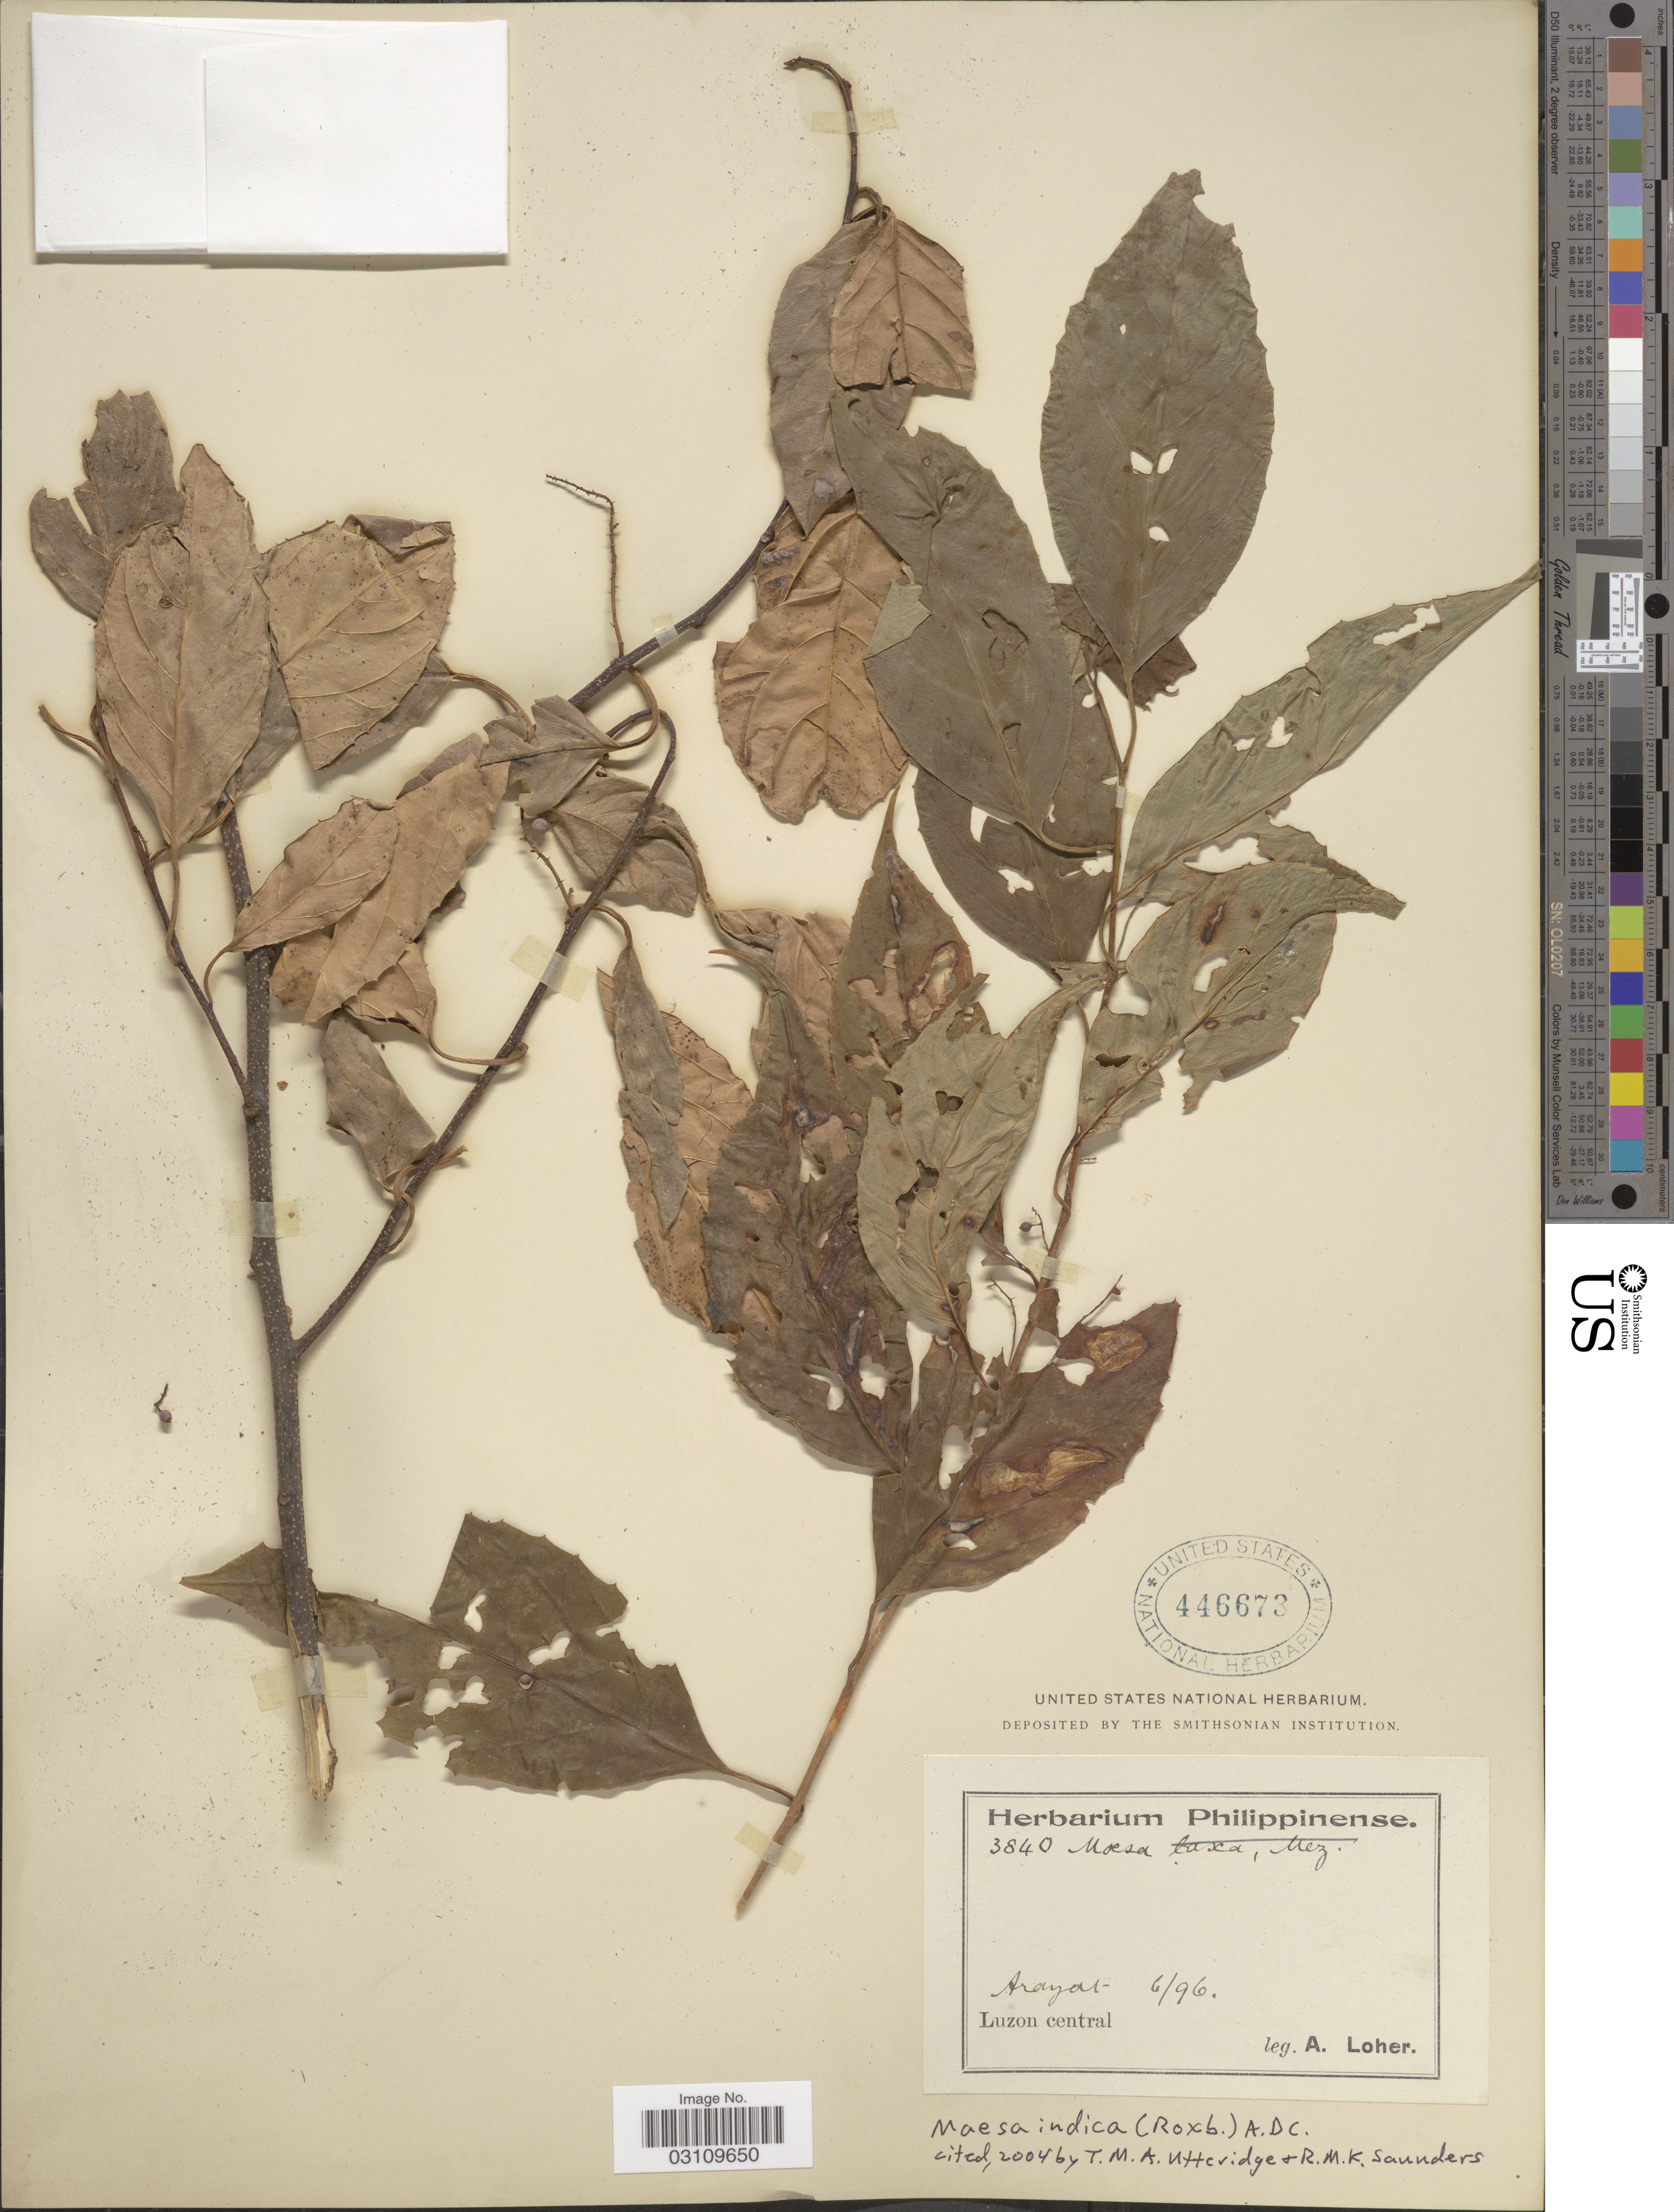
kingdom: Plantae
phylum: Tracheophyta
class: Magnoliopsida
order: Ericales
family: Primulaceae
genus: Maesa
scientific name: Maesa indica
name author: (Roxb.) A. DC.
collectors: A. Loher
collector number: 3840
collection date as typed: Transcribed d/m/y: /6/96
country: Philippines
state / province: Central Luzon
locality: Arayat, Luzon central.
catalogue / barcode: US 446673